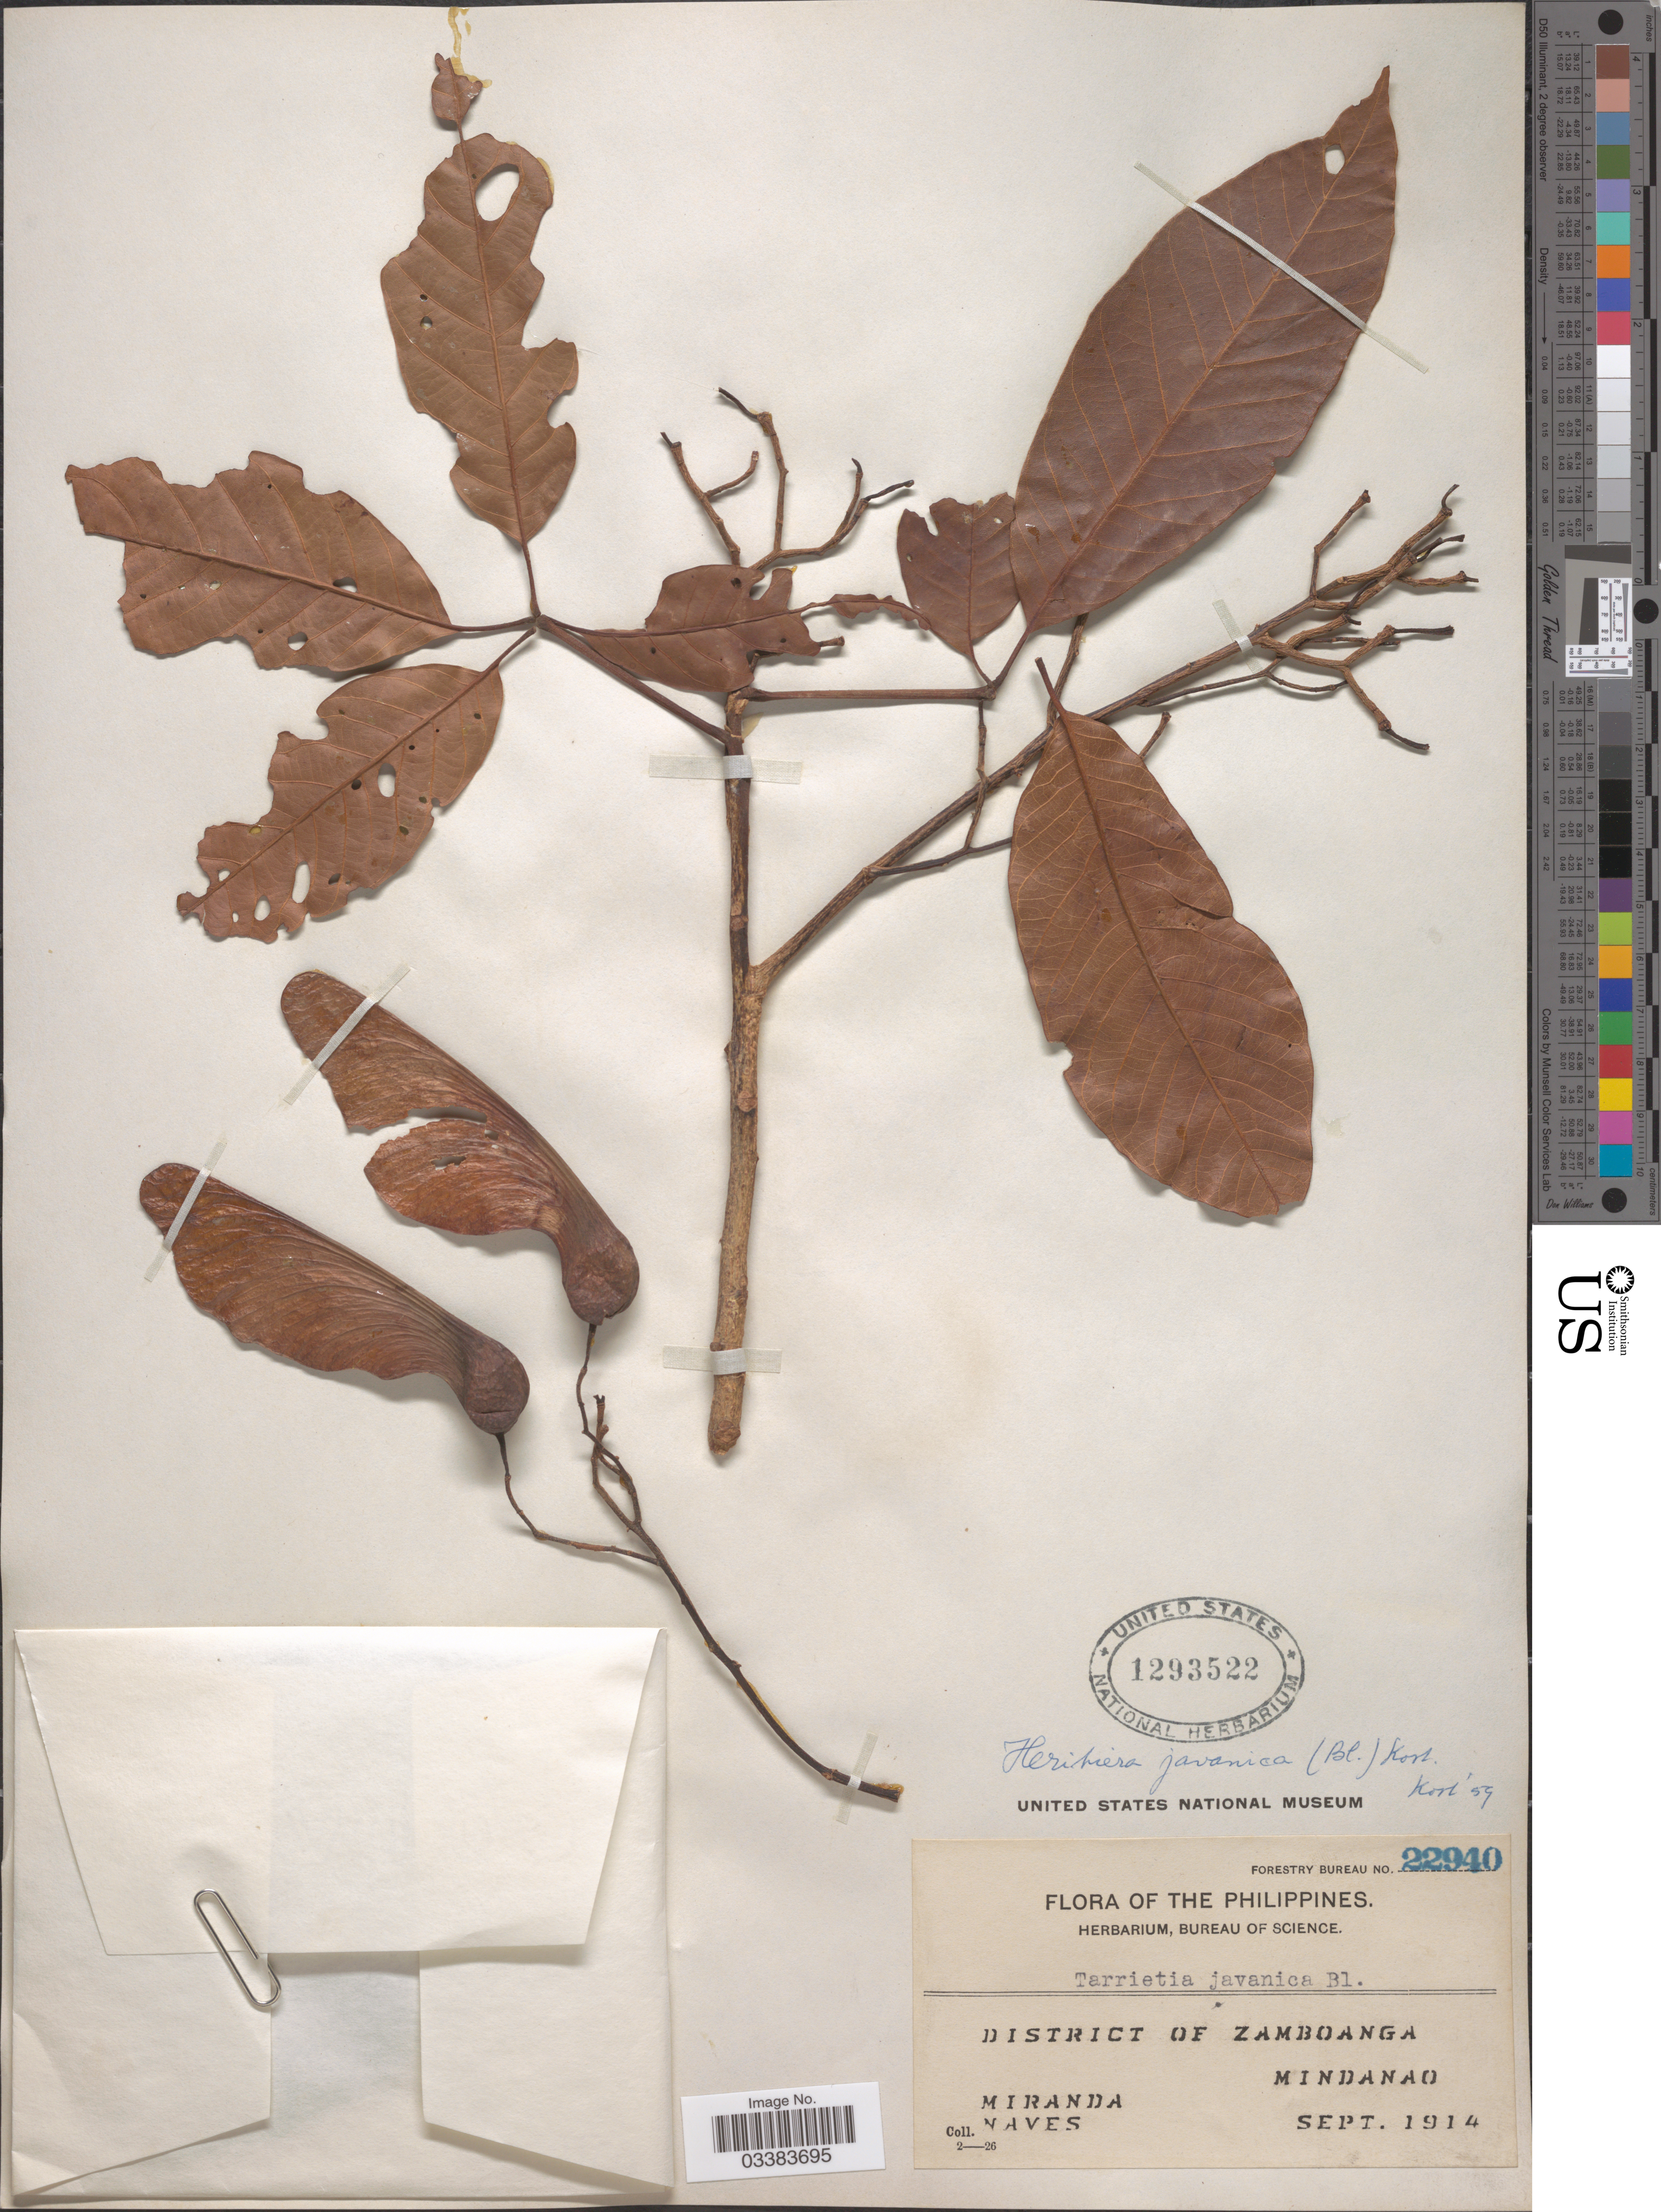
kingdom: Plantae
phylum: Tracheophyta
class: Magnoliopsida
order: Malvales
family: Malvaceae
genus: Heritiera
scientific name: Heritiera javanica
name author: (Blume) Kosterm.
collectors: Miranda & Naves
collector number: Forestry Bureau 22940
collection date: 1914-09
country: Philippines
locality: District of Zamboanga. Mindanao.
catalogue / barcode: US 1293522